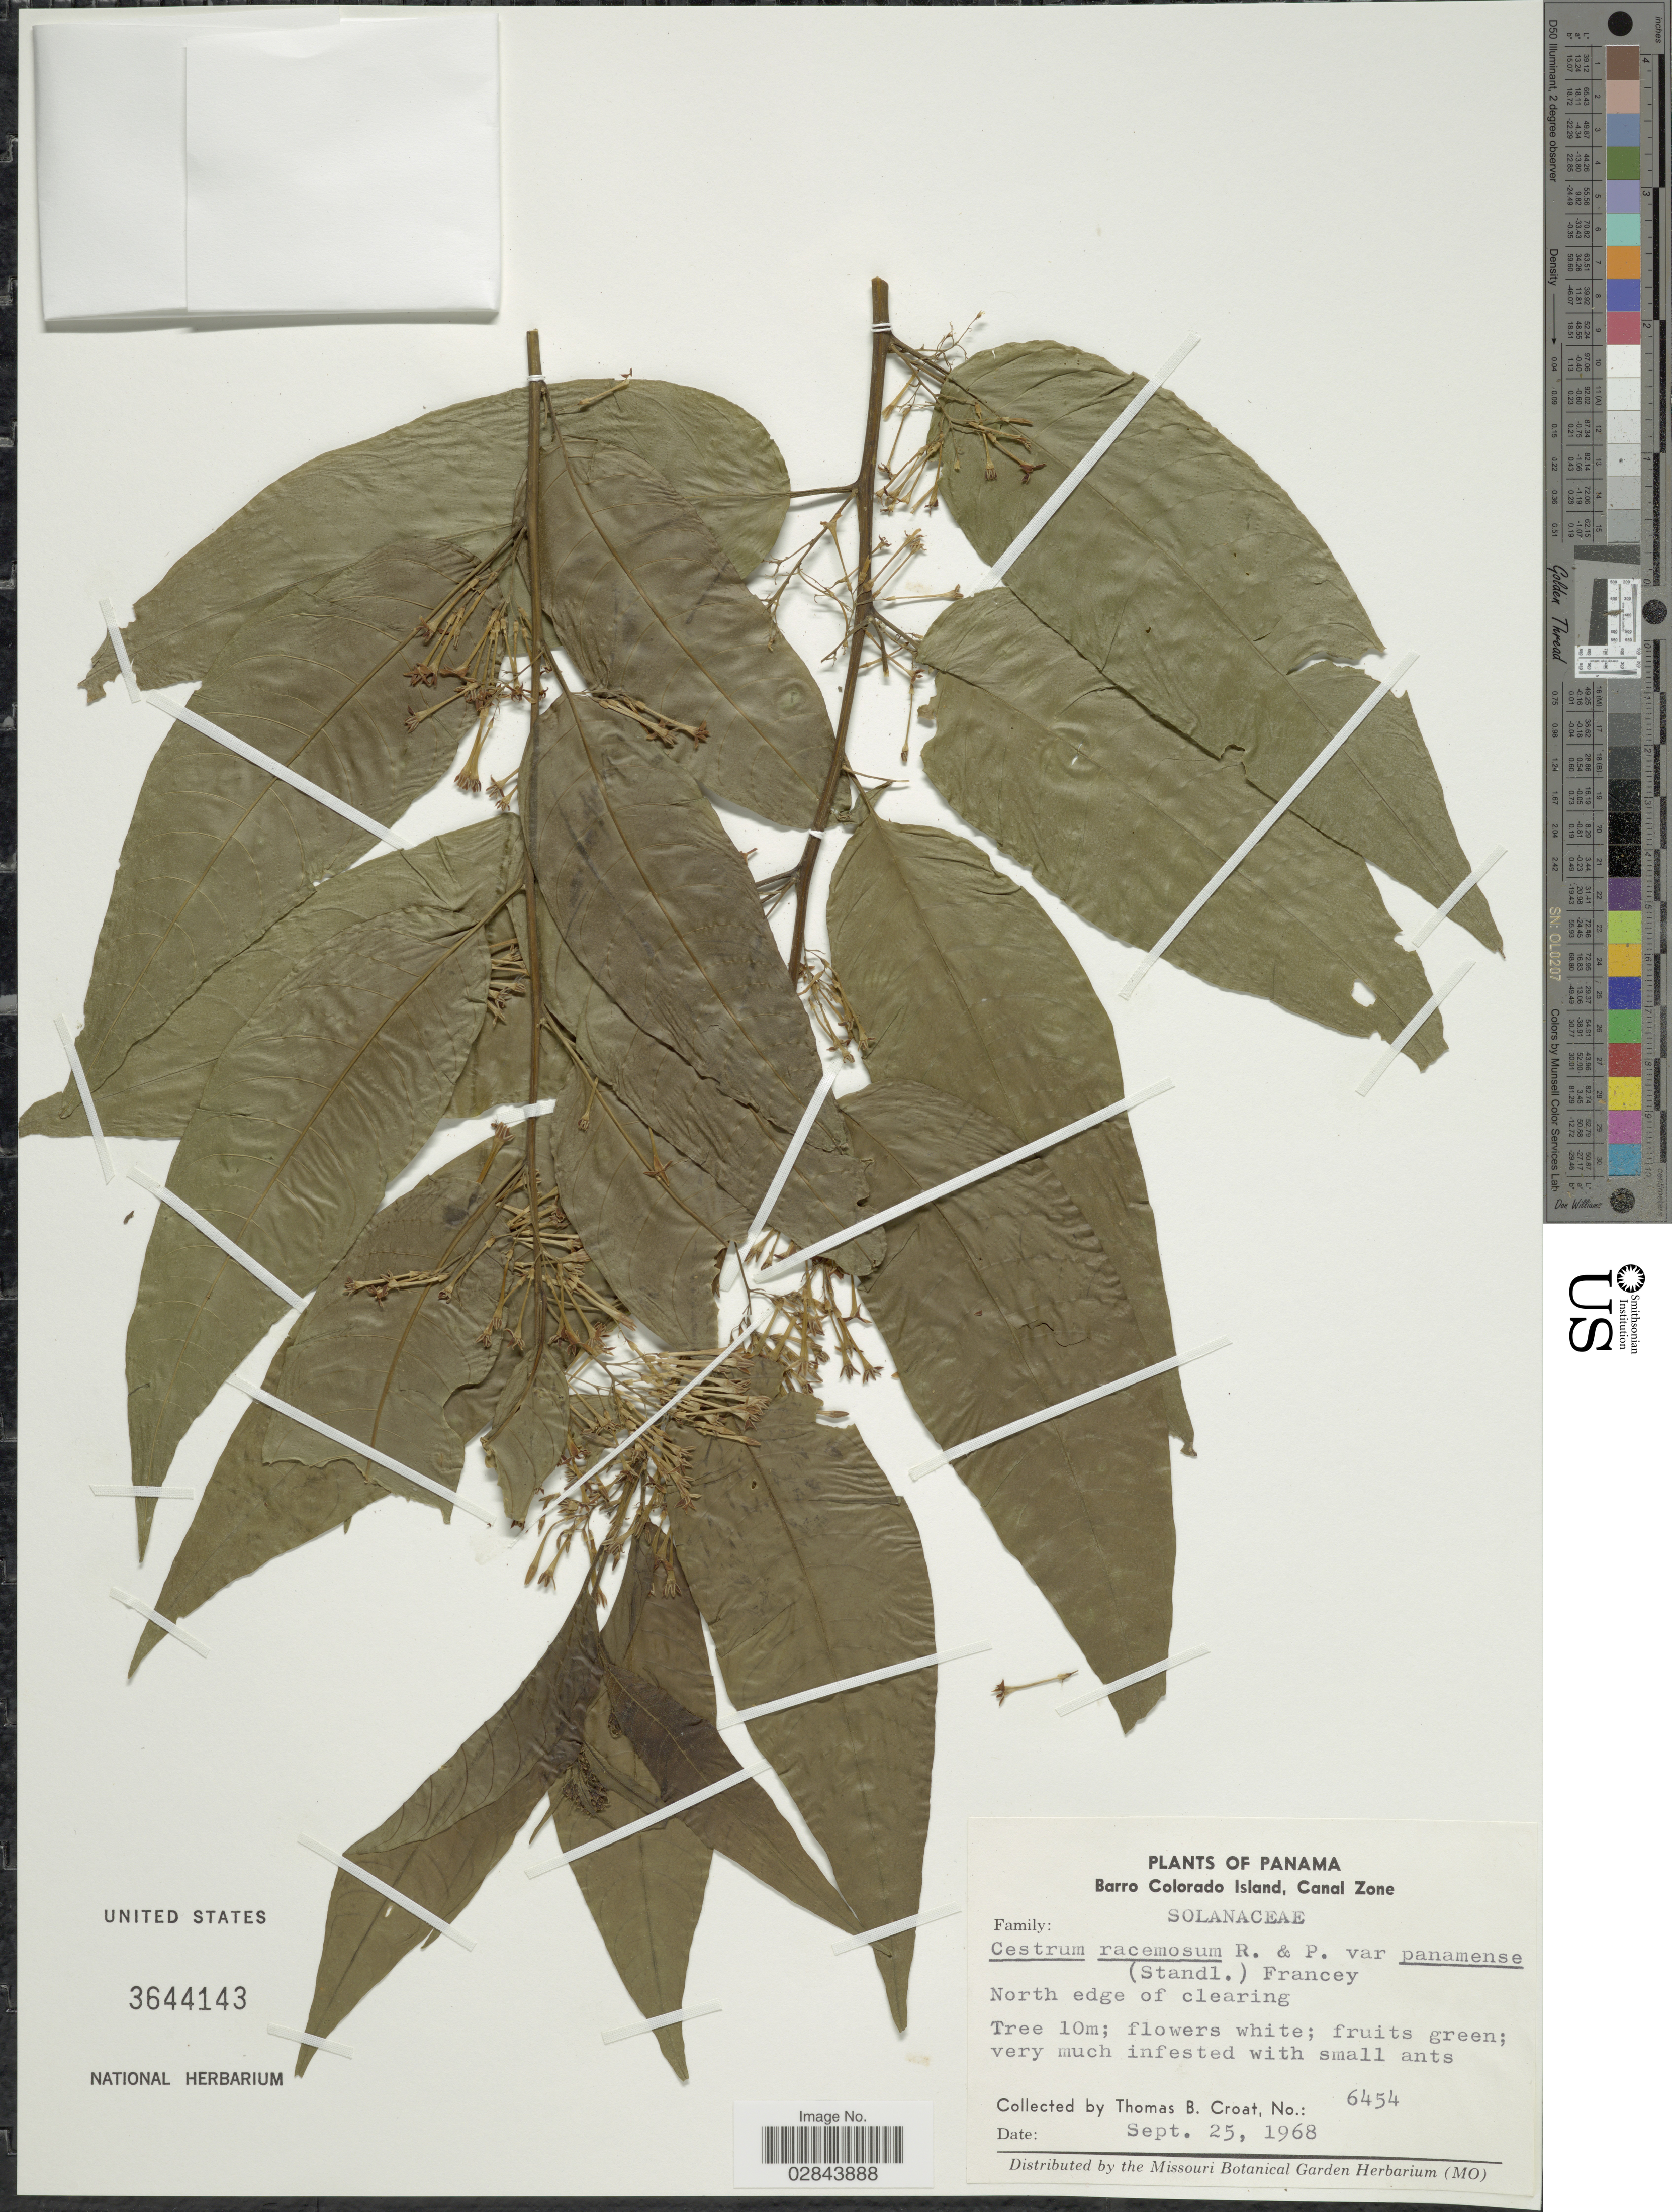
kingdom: Plantae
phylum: Tracheophyta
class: Magnoliopsida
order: Solanales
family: Solanaceae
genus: Cestrum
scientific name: Cestrum racemosum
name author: Ruiz & Pav.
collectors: T. B. Croat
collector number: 6454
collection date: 1968-09-25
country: Panama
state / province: Panamá Oeste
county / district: Canal Zone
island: Barro Colorado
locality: Barro Colorado Island, Canal Zone.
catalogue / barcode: US 3644143